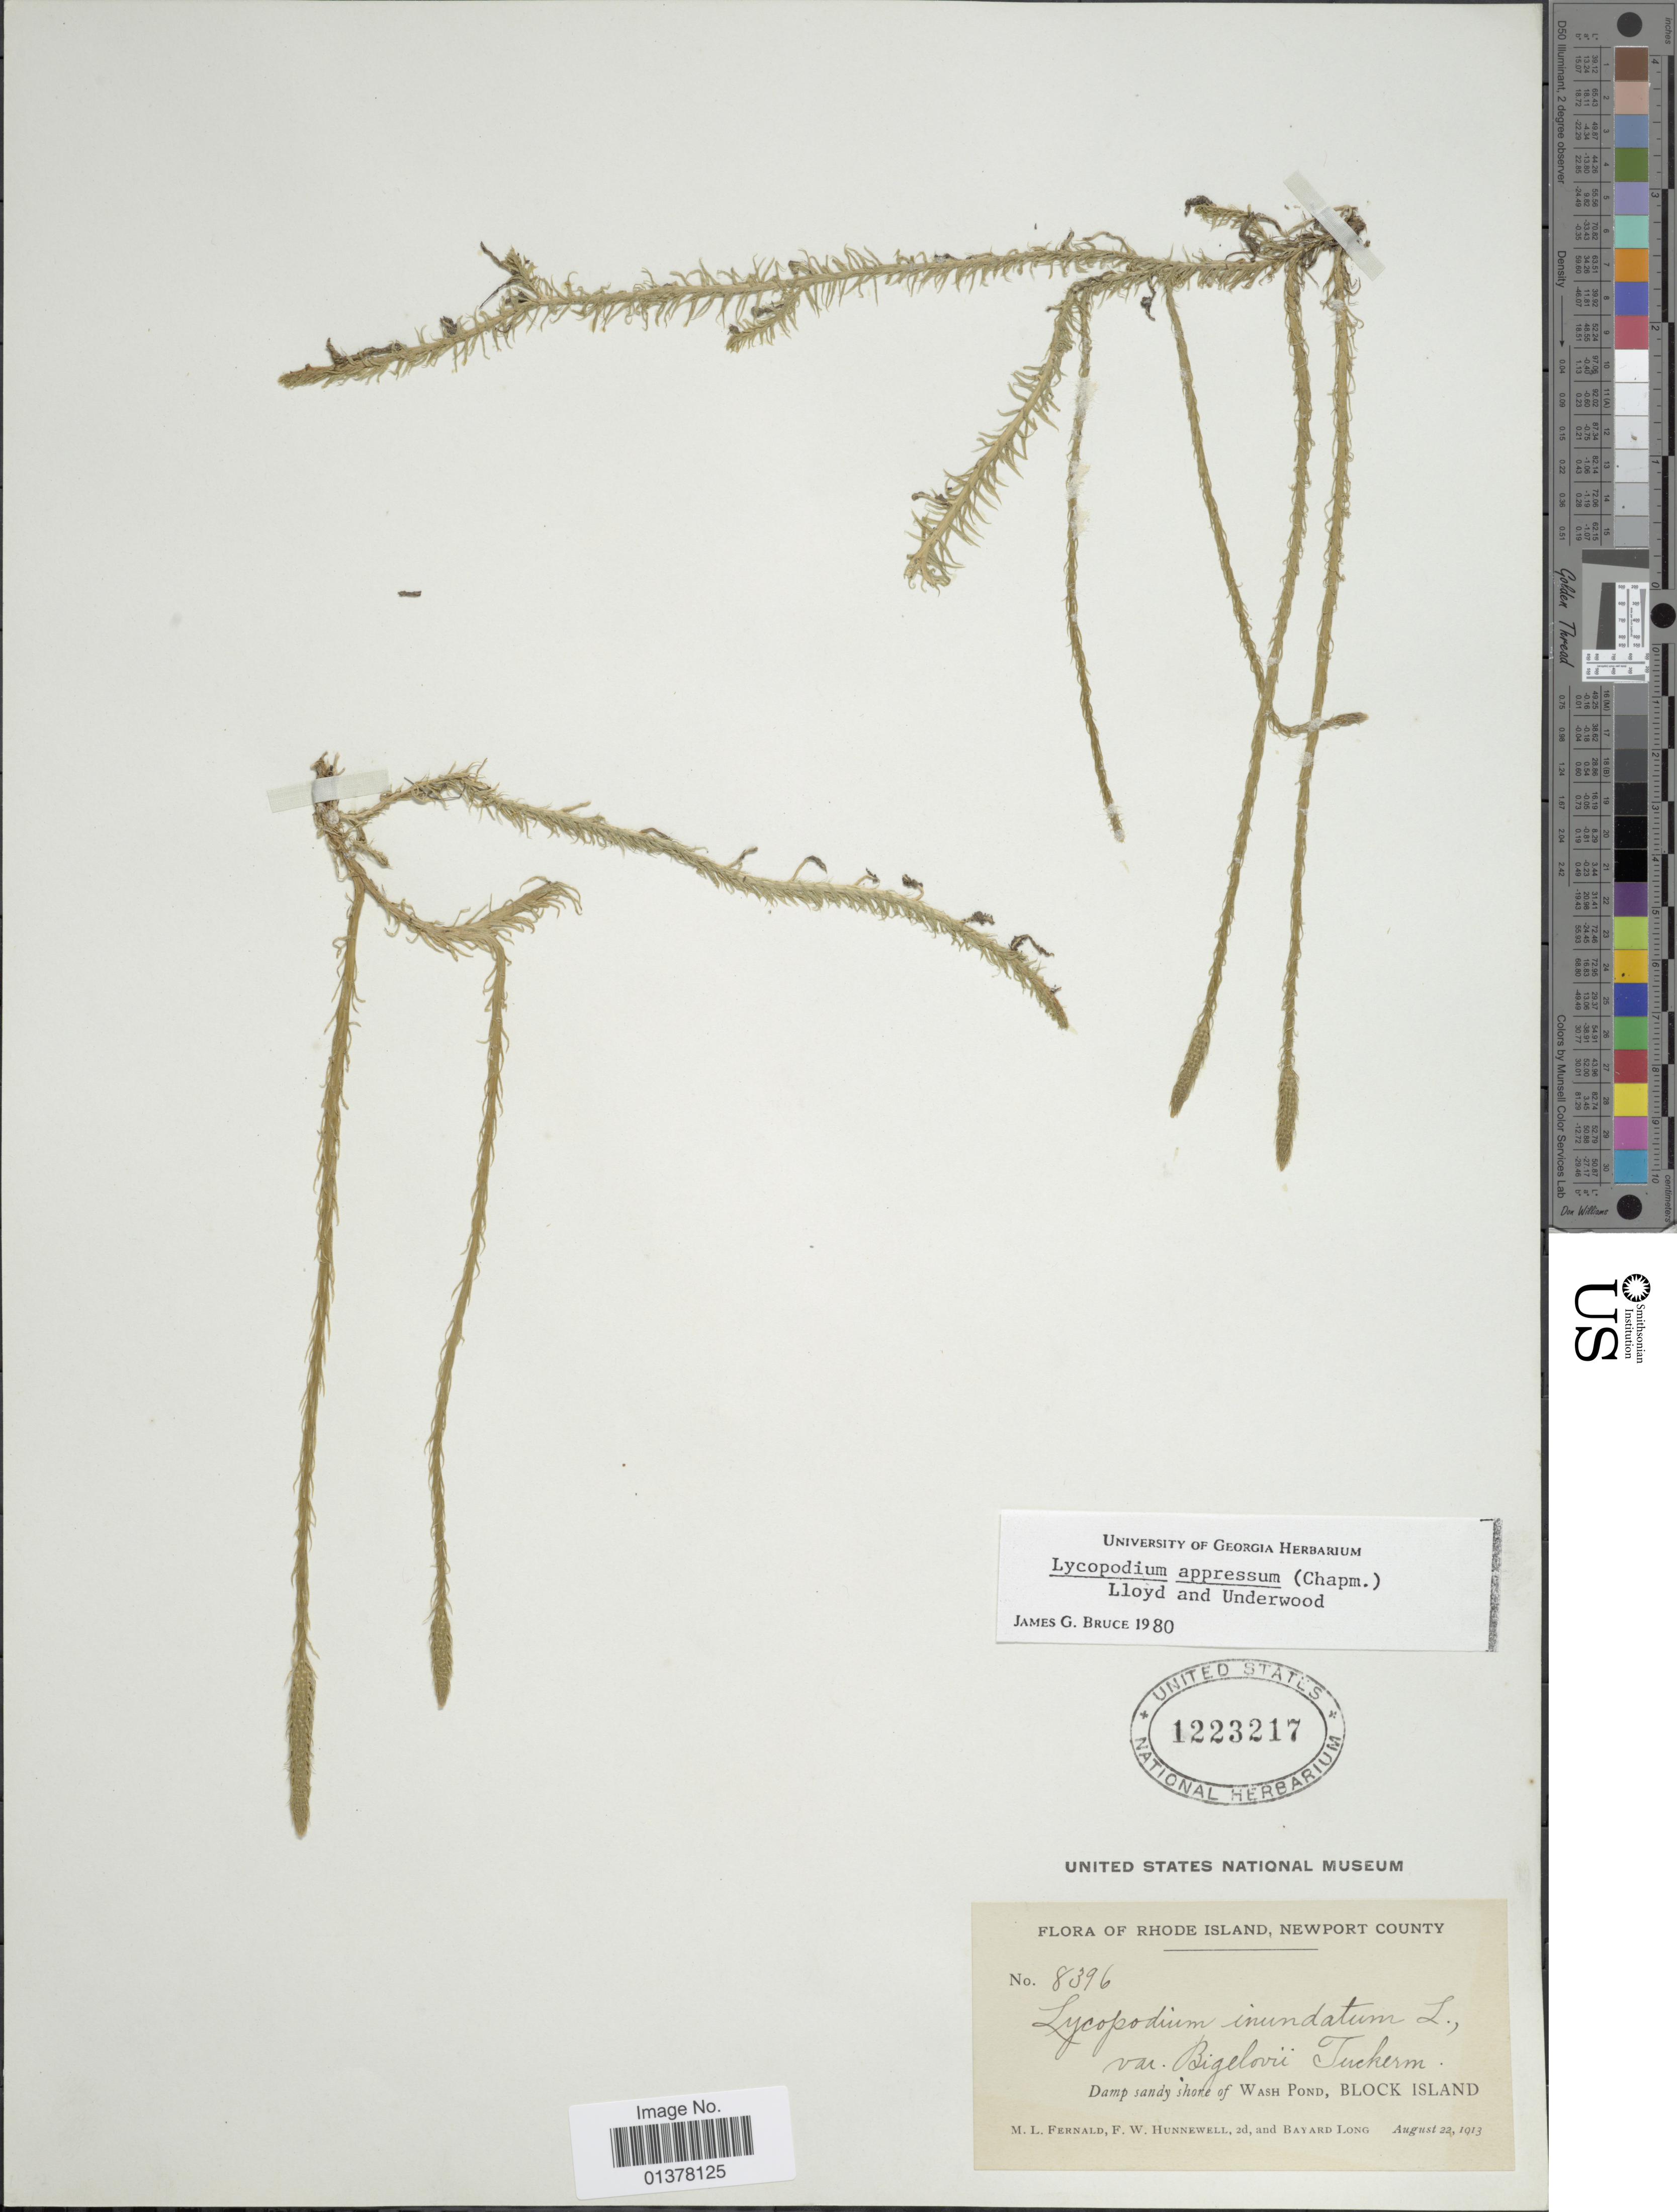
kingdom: Plantae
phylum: Tracheophyta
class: Lycopodiopsida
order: Lycopodiales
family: Lycopodiaceae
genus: Lycopodiella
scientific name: Lycopodiella appressa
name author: (Chapm.) Cranfill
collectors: M. L. Fernald, F. Hunnewell & B. H. Long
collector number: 8396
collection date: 1913-08-22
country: United States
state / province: Rhode Island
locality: Newport County, Damp sandy shore of Wash Pond, Block Island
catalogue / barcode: US 1223217